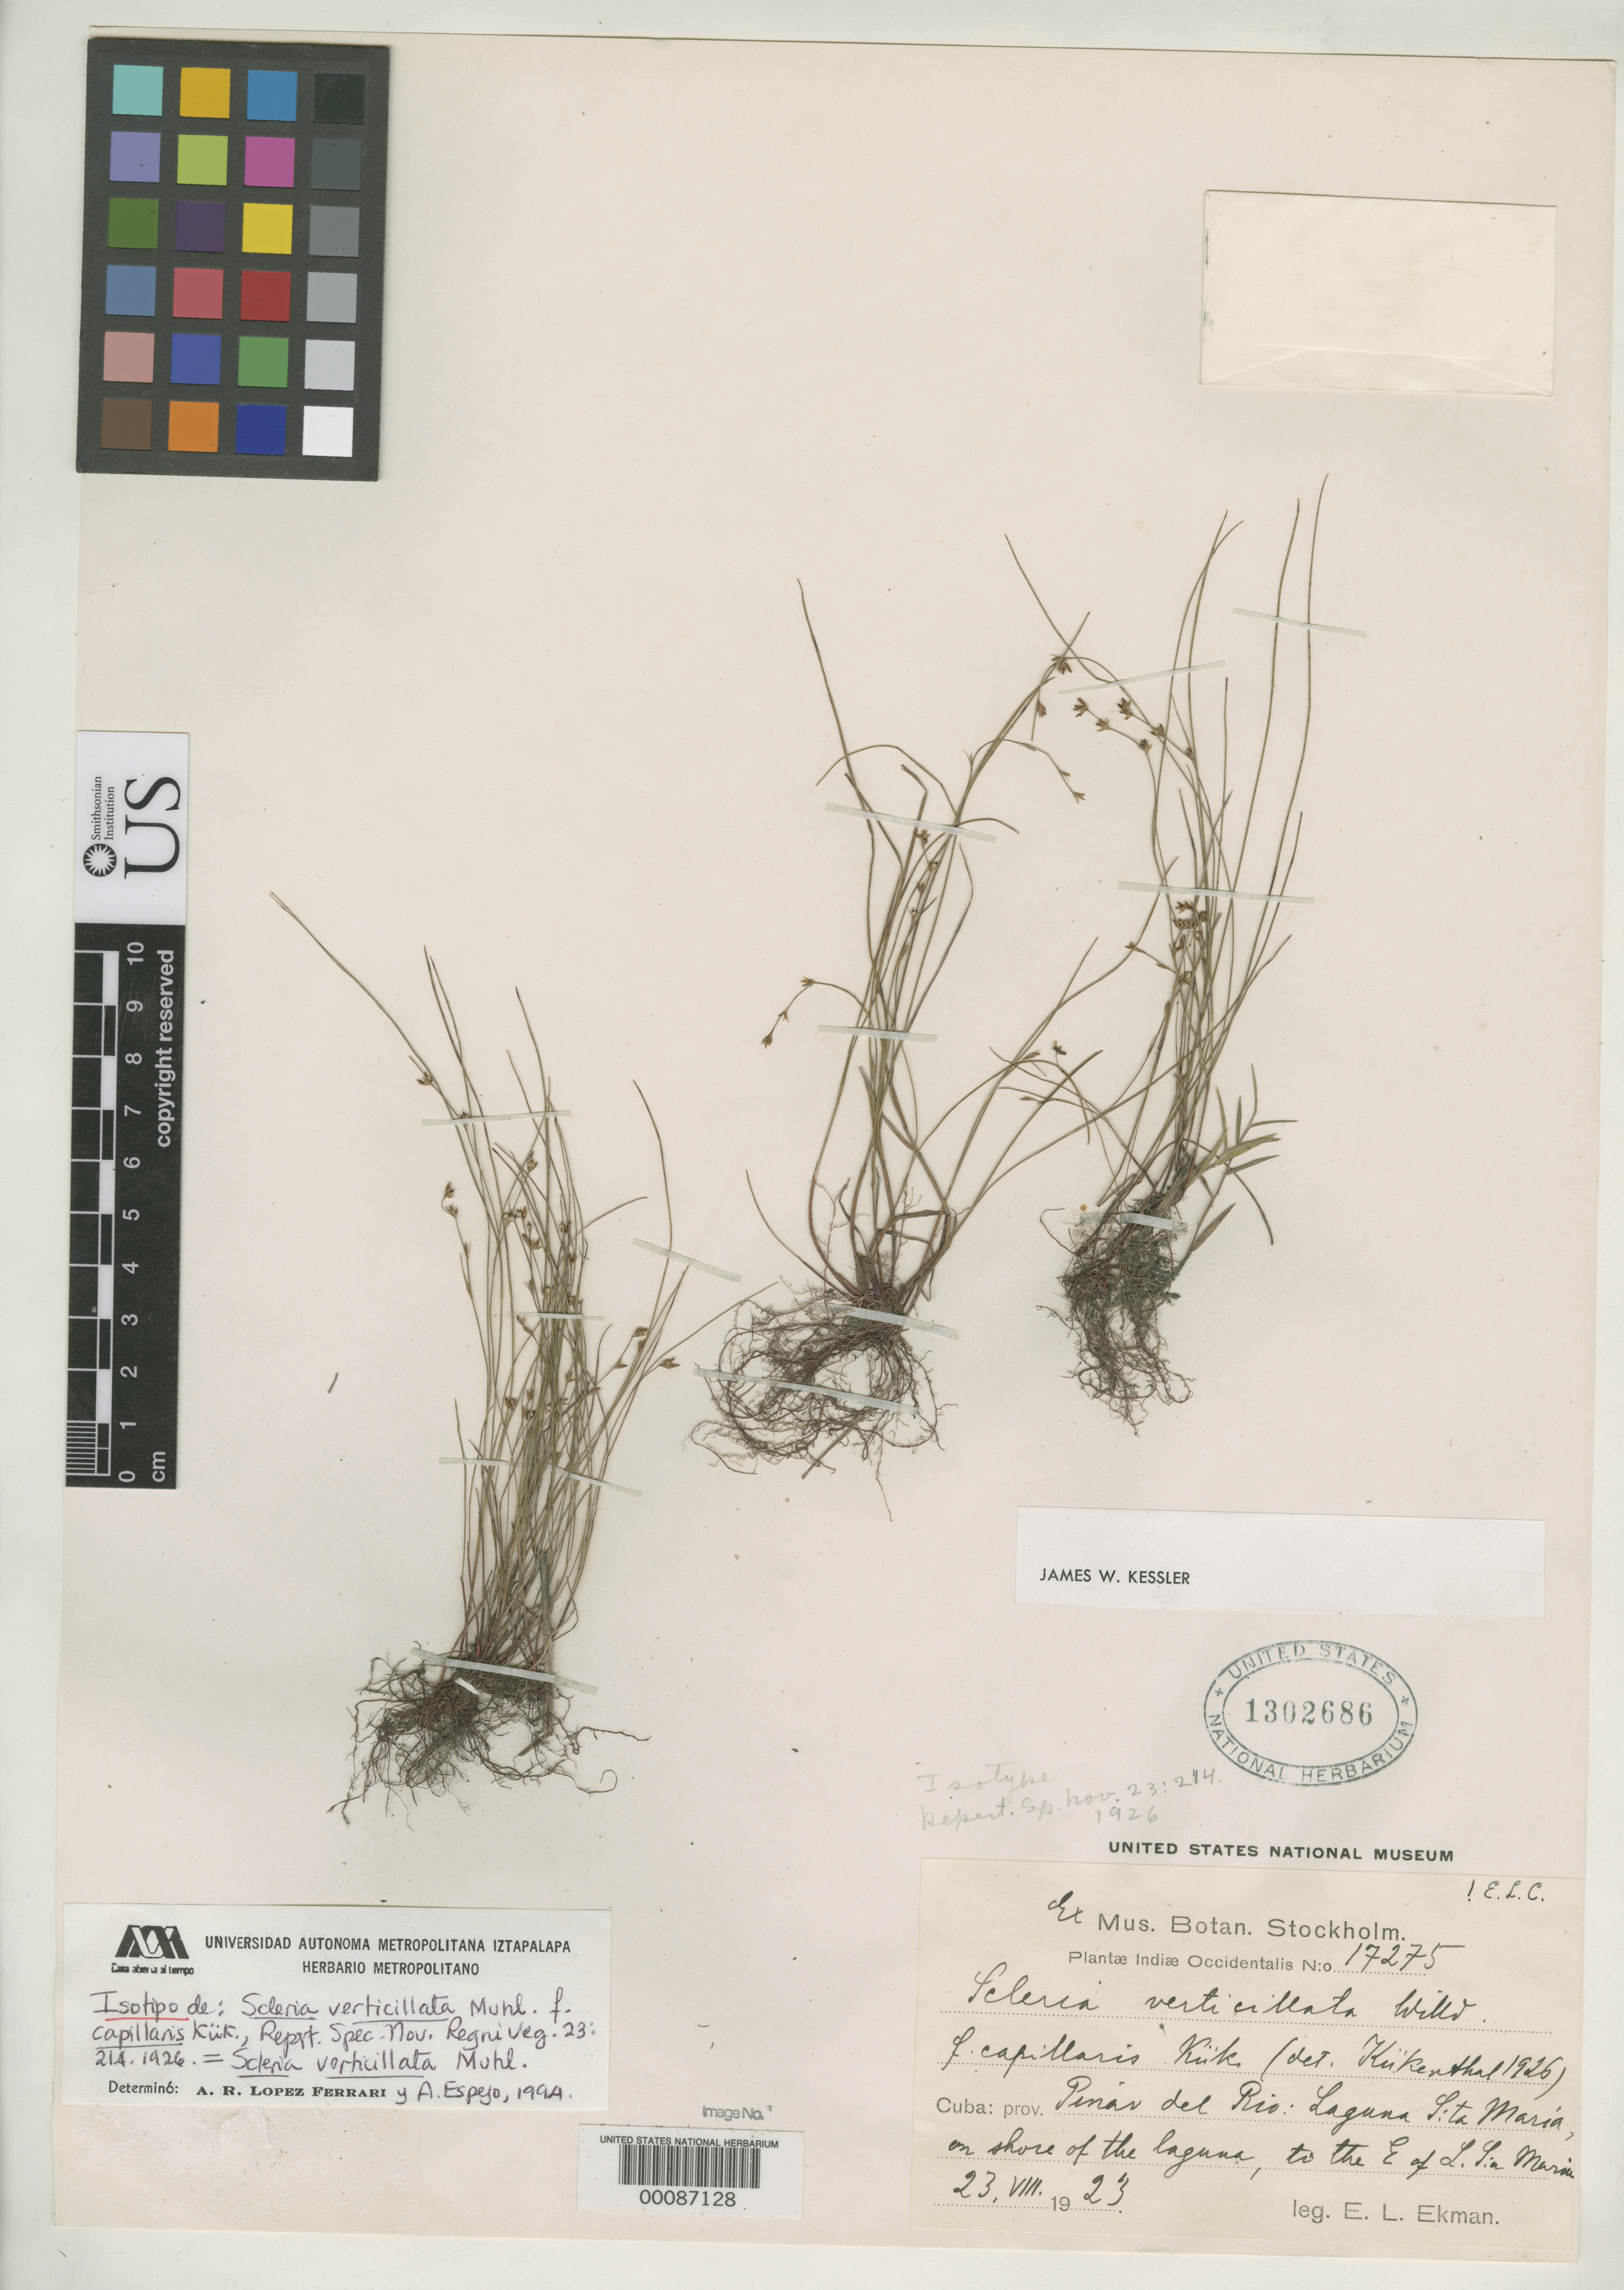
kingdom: Plantae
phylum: Tracheophyta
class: Liliopsida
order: Poales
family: Cyperaceae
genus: Scleria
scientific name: Scleria verticillata f. capillaris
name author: Kük.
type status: Isotype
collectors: E. L. Ekman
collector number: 17275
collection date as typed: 23 Aug 1923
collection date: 1923-08-23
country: Cuba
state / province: Pinar del Río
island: Greater Antilles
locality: Laguna Santa Maria.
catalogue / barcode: US 1302686